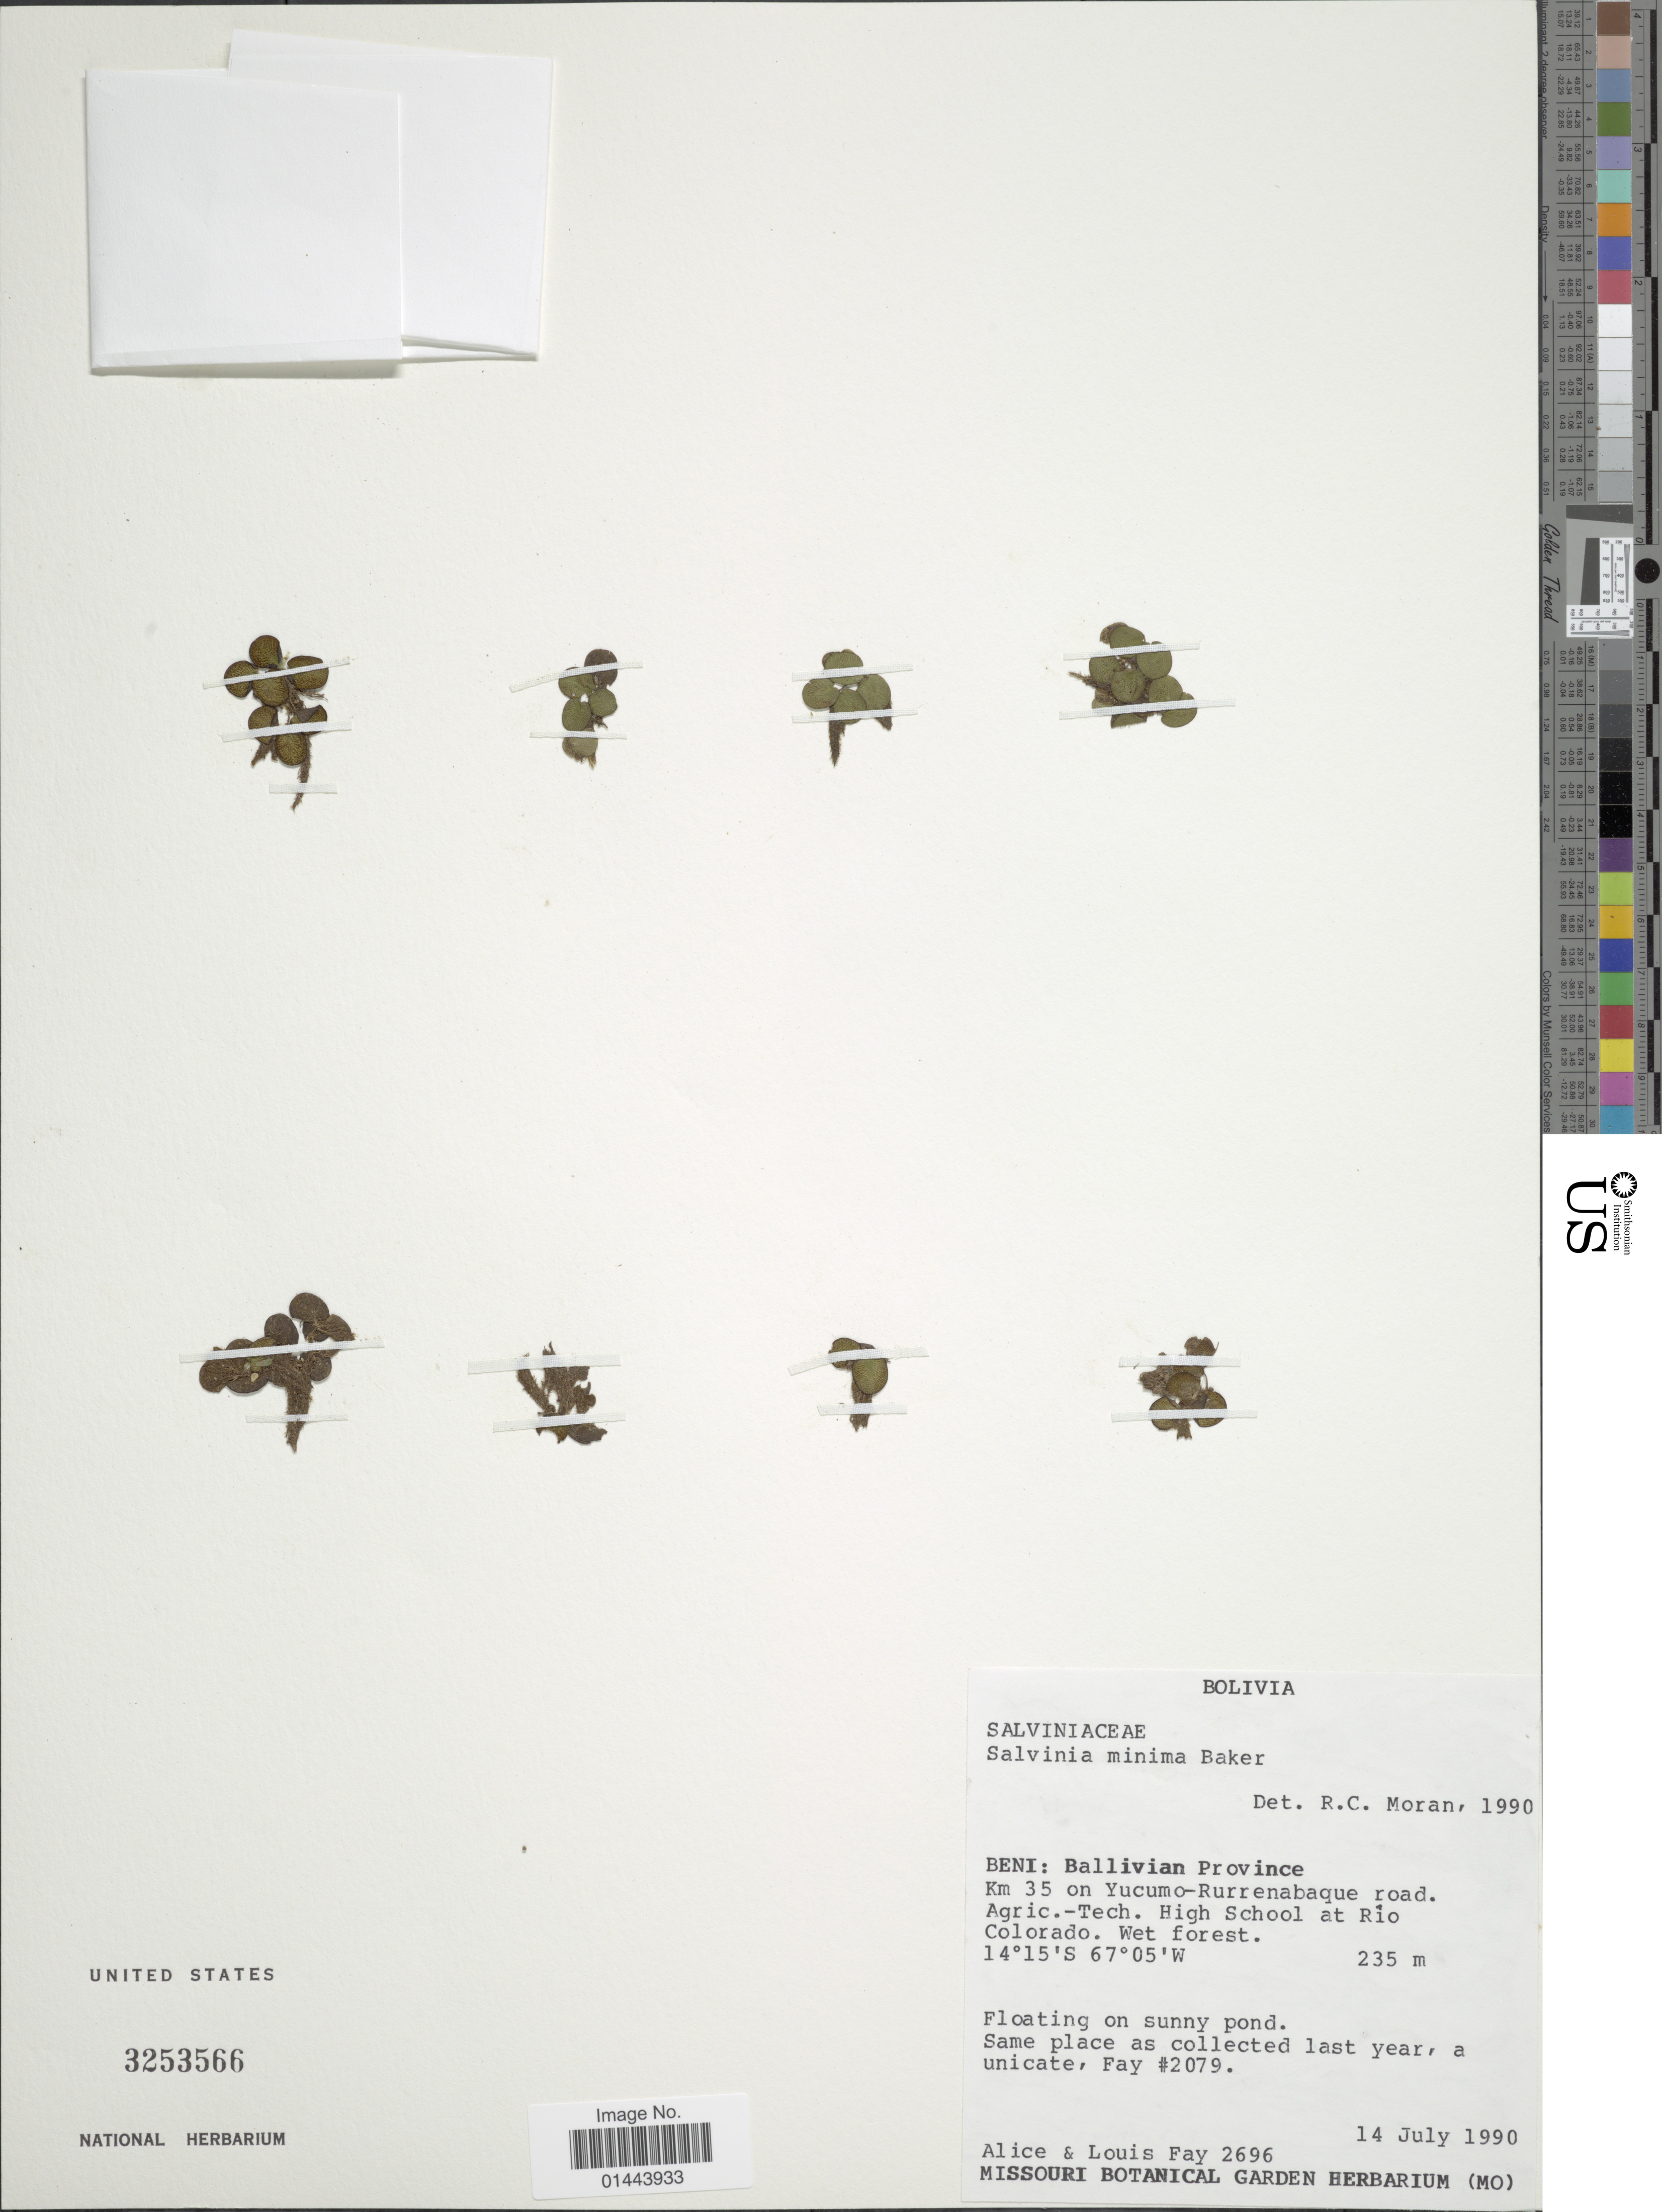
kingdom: Plantae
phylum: Tracheophyta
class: Polypodiopsida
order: Salviniales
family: Salviniaceae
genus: Salvinia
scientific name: Salvinia minima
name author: Baker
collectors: A. Fay & L. Fay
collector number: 2696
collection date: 1990-07-14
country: Bolivia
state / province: Beni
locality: Ballivian Province, km 35 on Yucumo-rurrenabaque road, Agric. Tech. High School at Rio Colorado, wet forest, floating on sunny pond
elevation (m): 235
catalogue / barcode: US 3253566